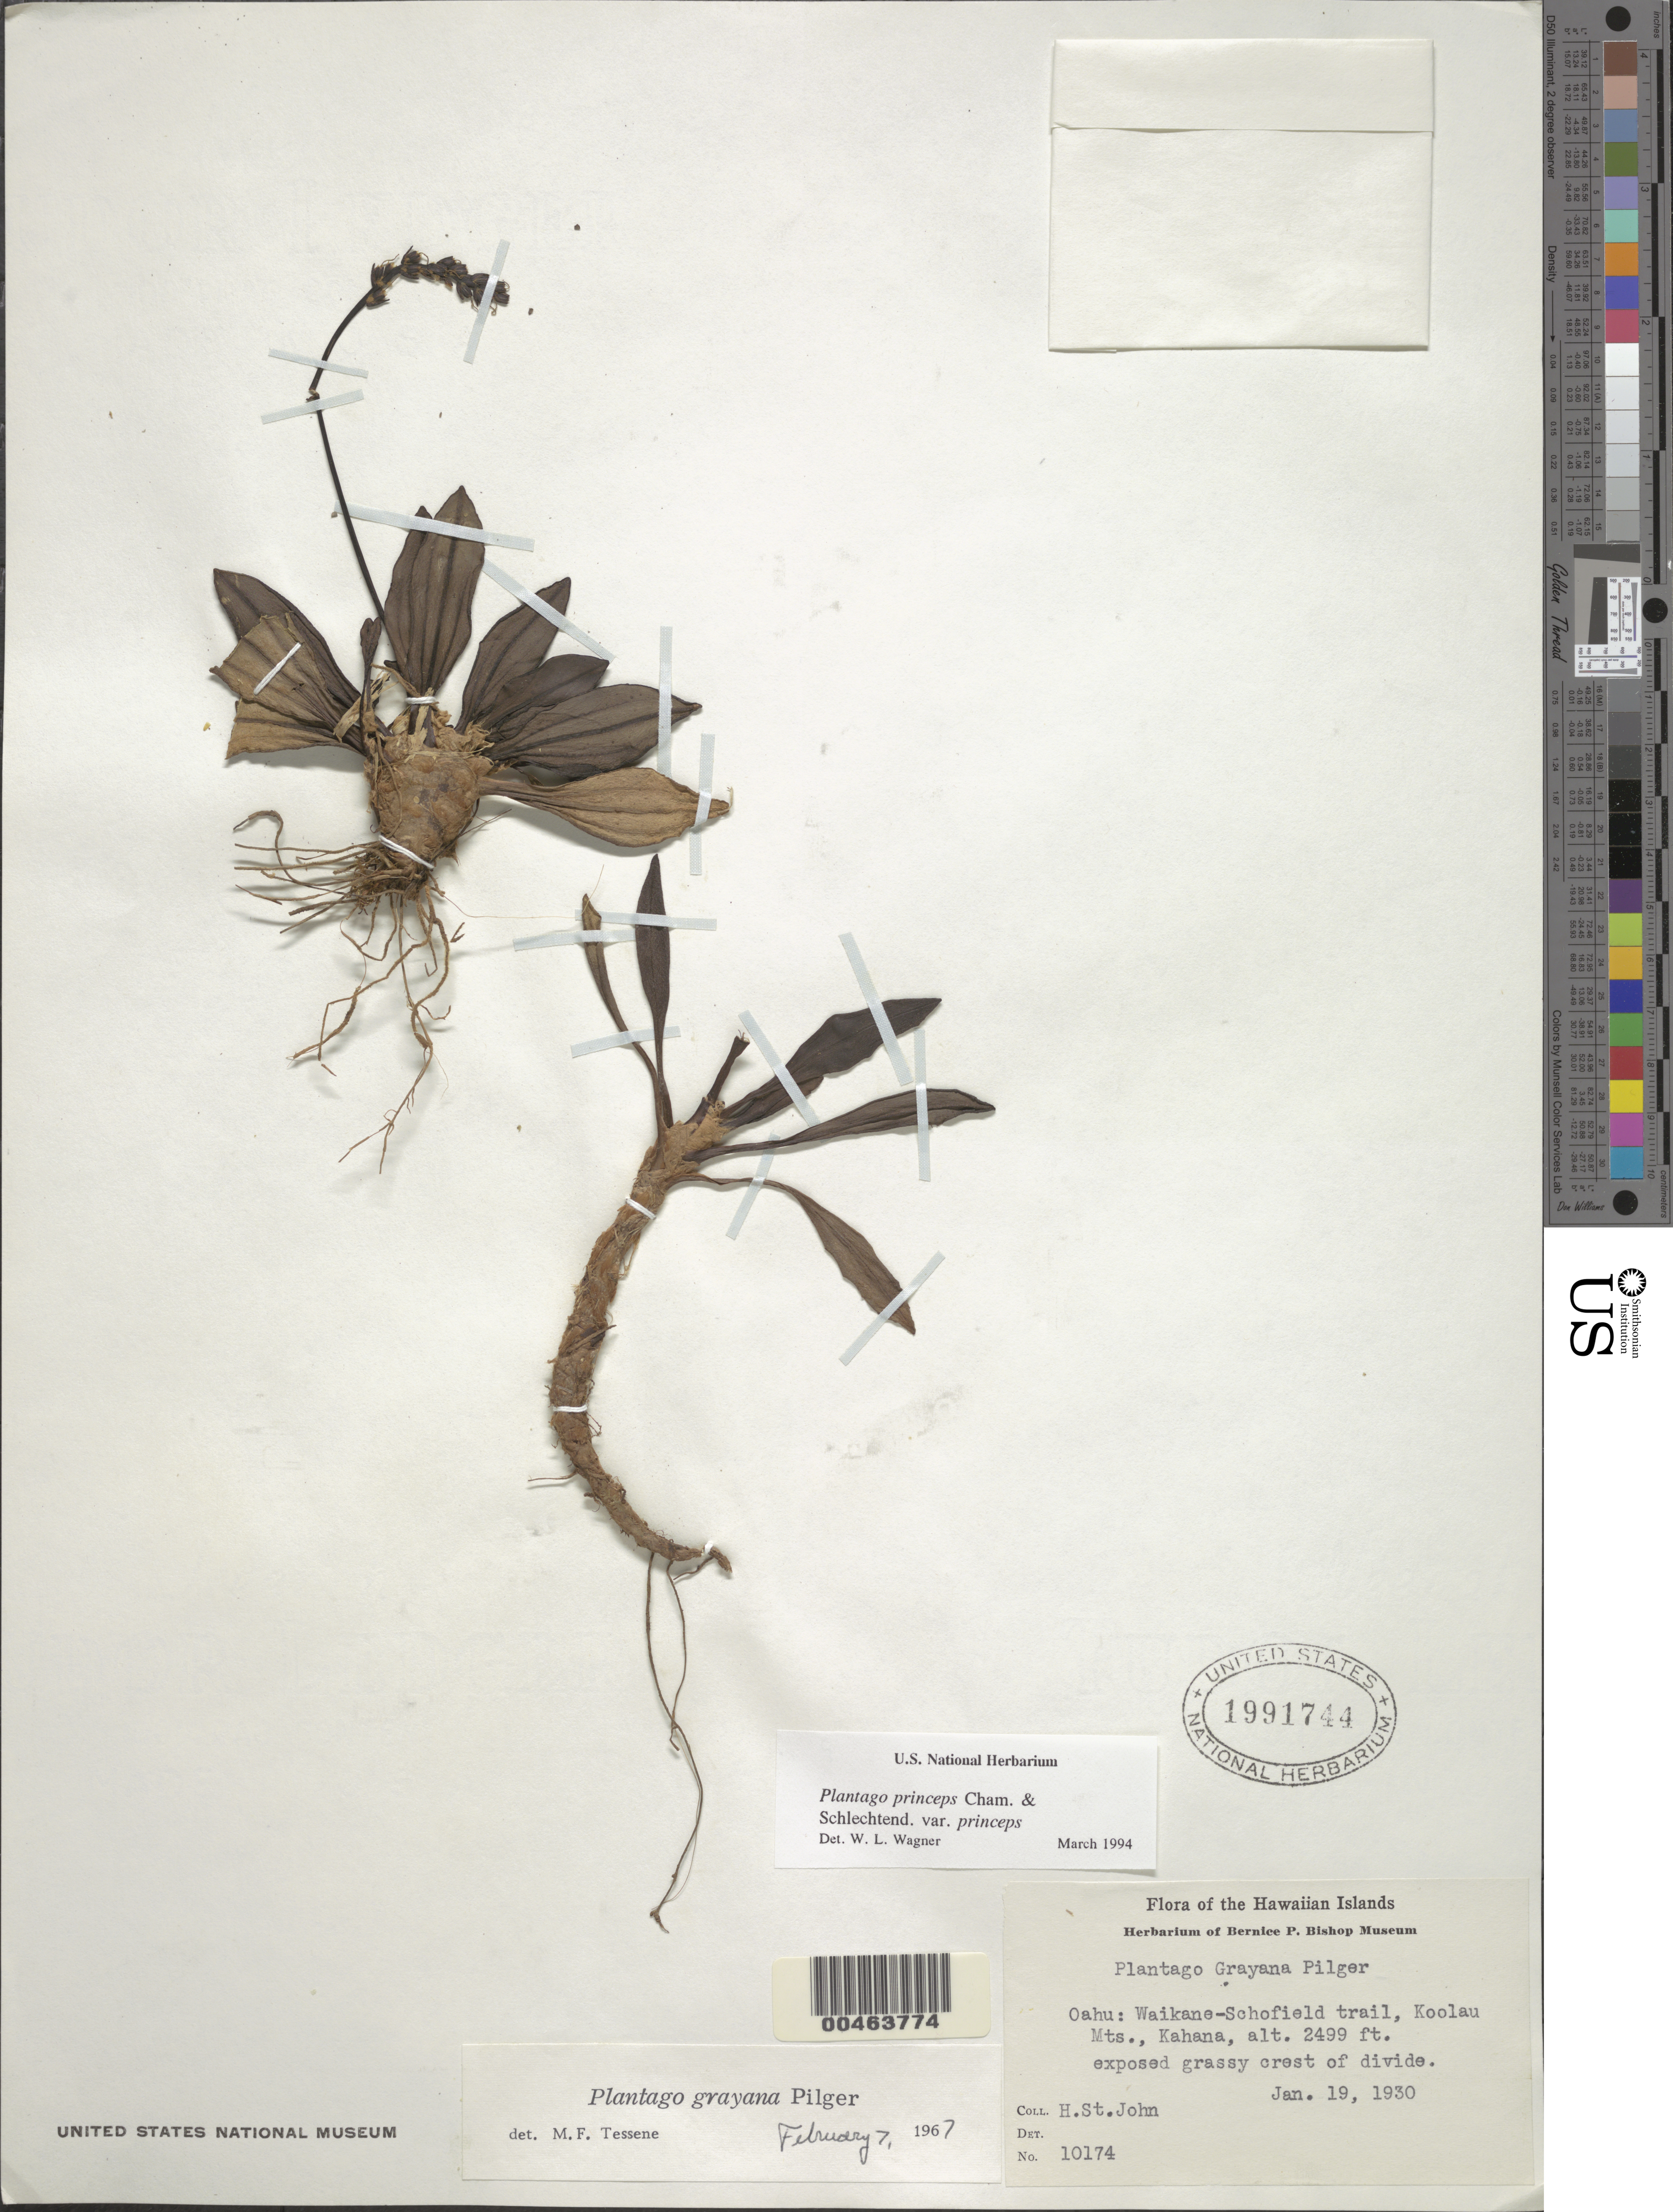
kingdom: Plantae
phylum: Tracheophyta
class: Magnoliopsida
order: Lamiales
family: Plantaginaceae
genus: Plantago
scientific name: Plantago princeps var. princeps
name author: Cham. & Schltdl.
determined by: Wagner, W. L., (BOT), Smithsonian Institution - National Museum of Natural History (UNITED STATES)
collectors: H. St. John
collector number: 10174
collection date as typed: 19 Jan 1930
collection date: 1930-01-19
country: United States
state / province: Hawaii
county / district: Honolulu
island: Oahu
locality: Waikane-Schofield trail, Koolau Mts., Kahana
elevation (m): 762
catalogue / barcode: US 1991744